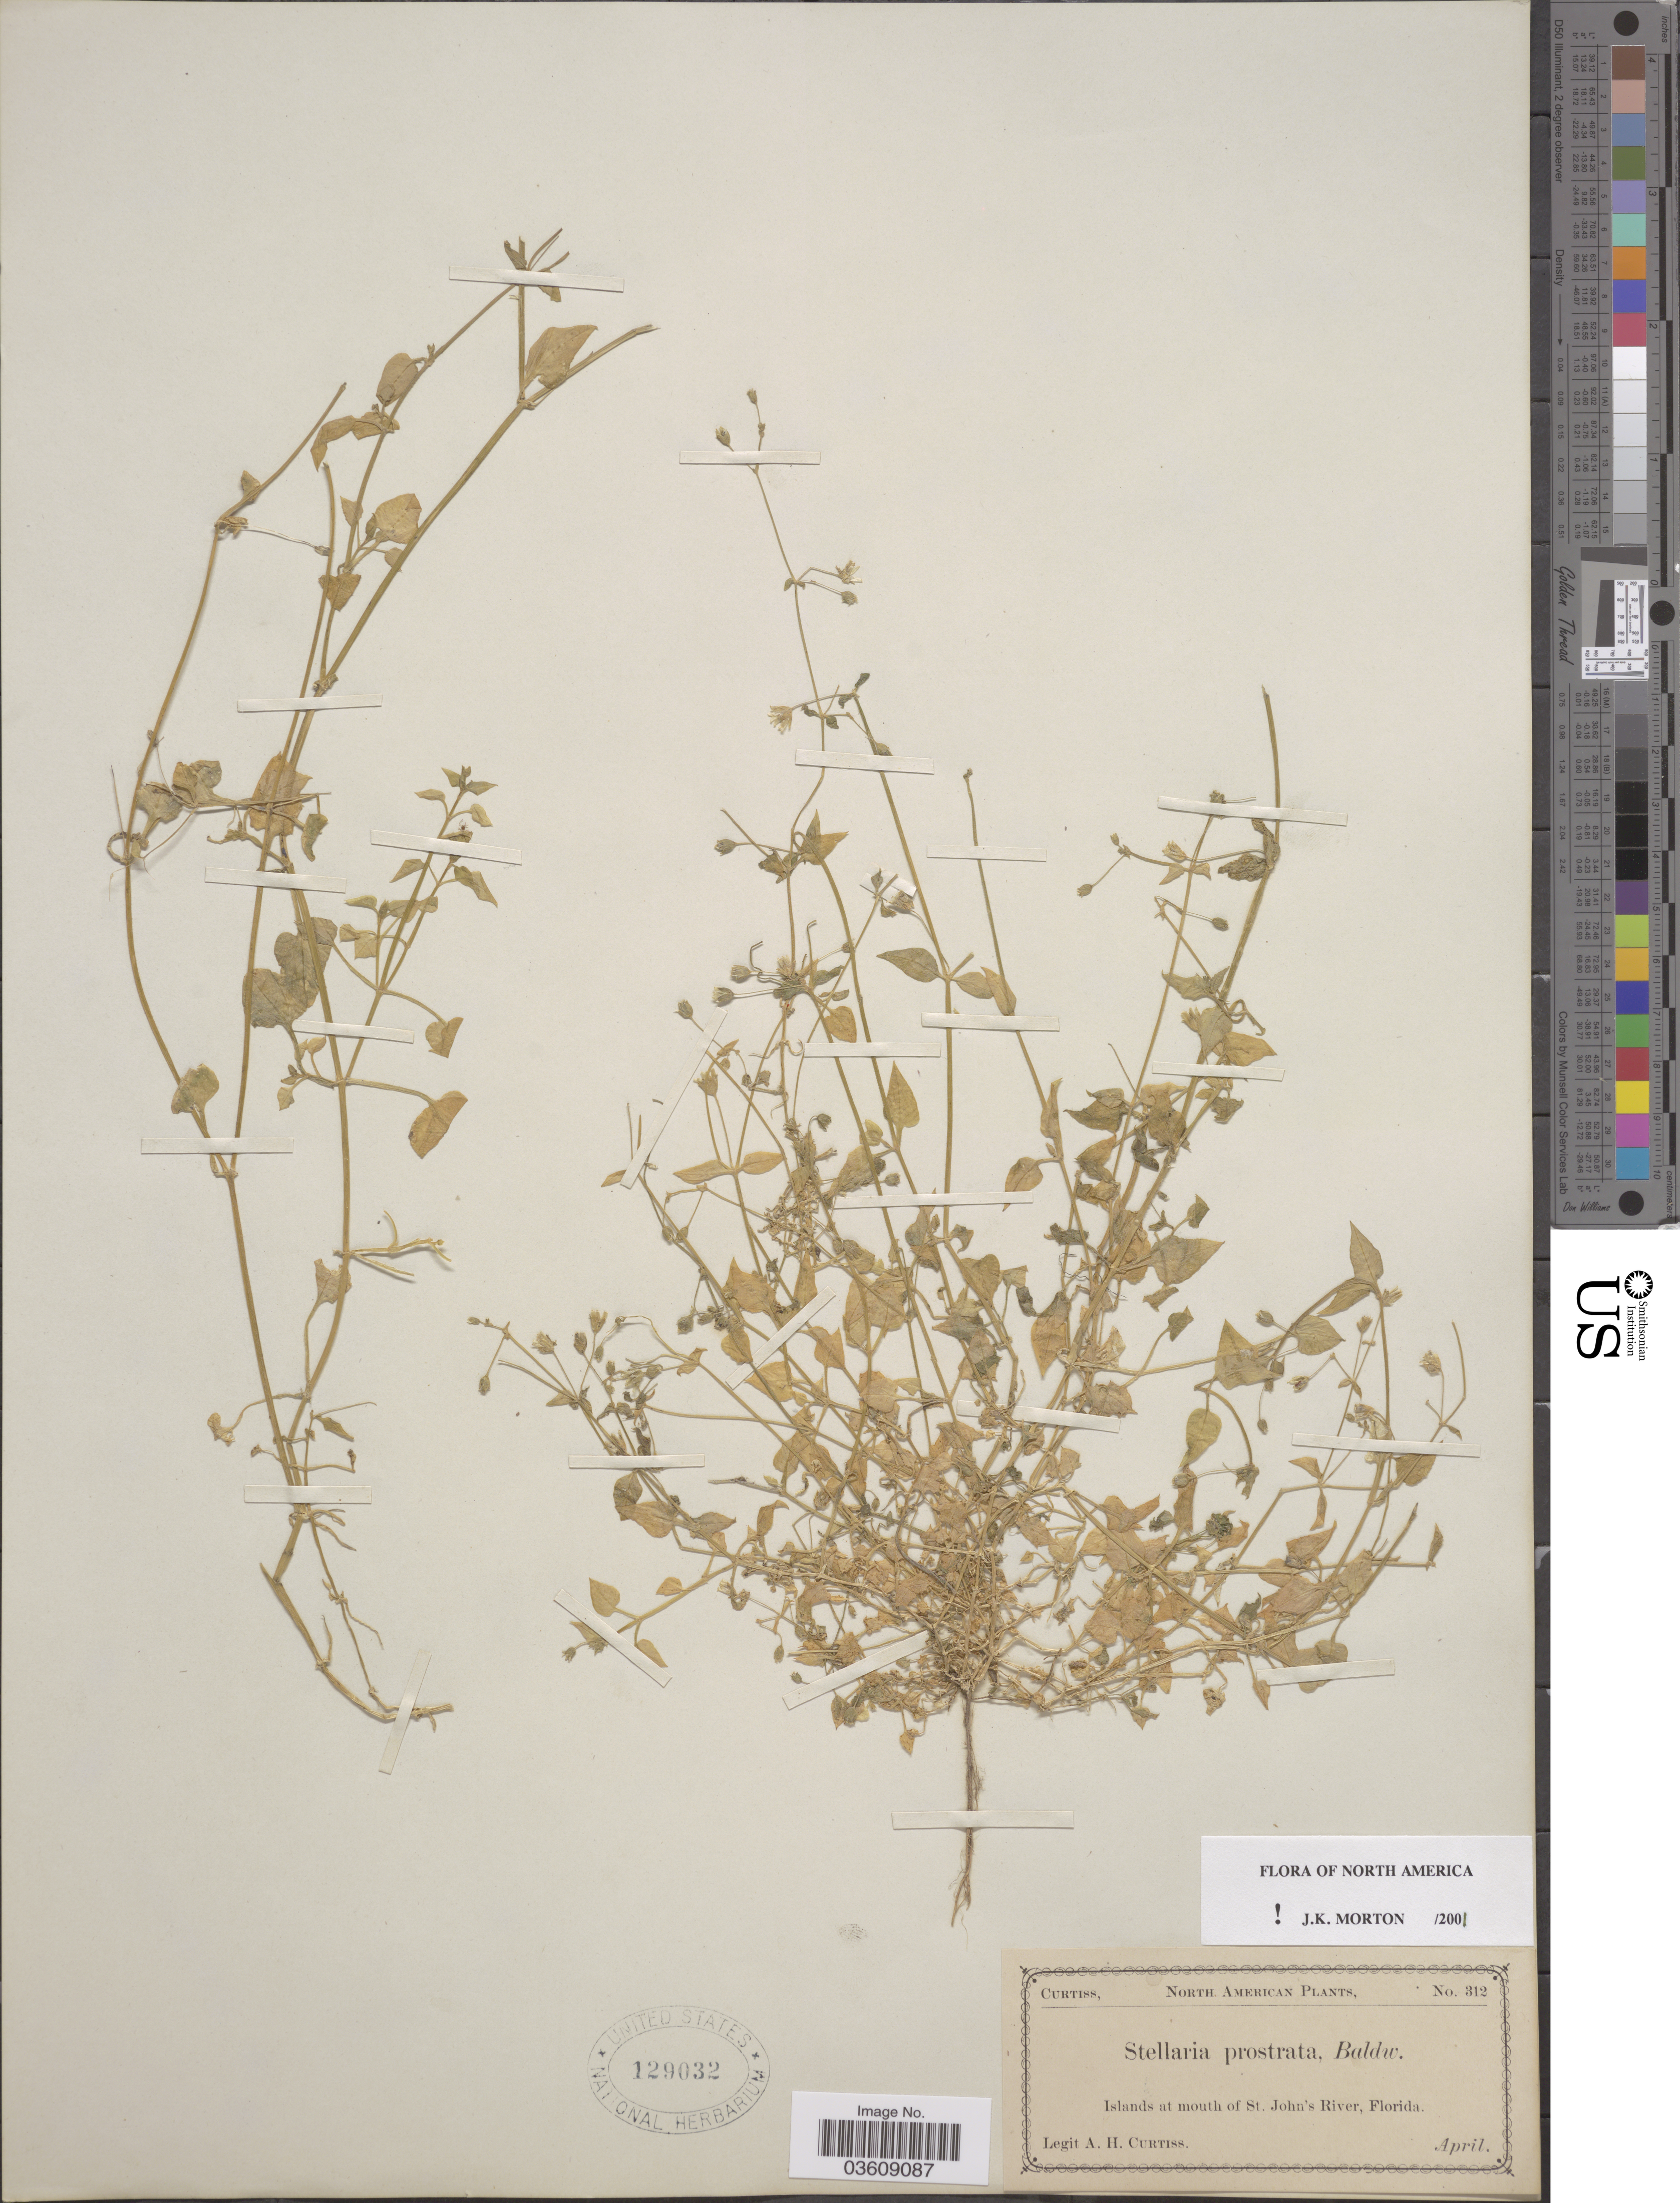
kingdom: Plantae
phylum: Tracheophyta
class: Magnoliopsida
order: Caryophyllales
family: Caryophyllaceae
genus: Stellaria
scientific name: Stellaria prostrata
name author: Baldwin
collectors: A. H. Curtiss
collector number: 312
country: United States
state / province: Florida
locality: Islands at mouth of St. John's River.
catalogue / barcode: US 129032